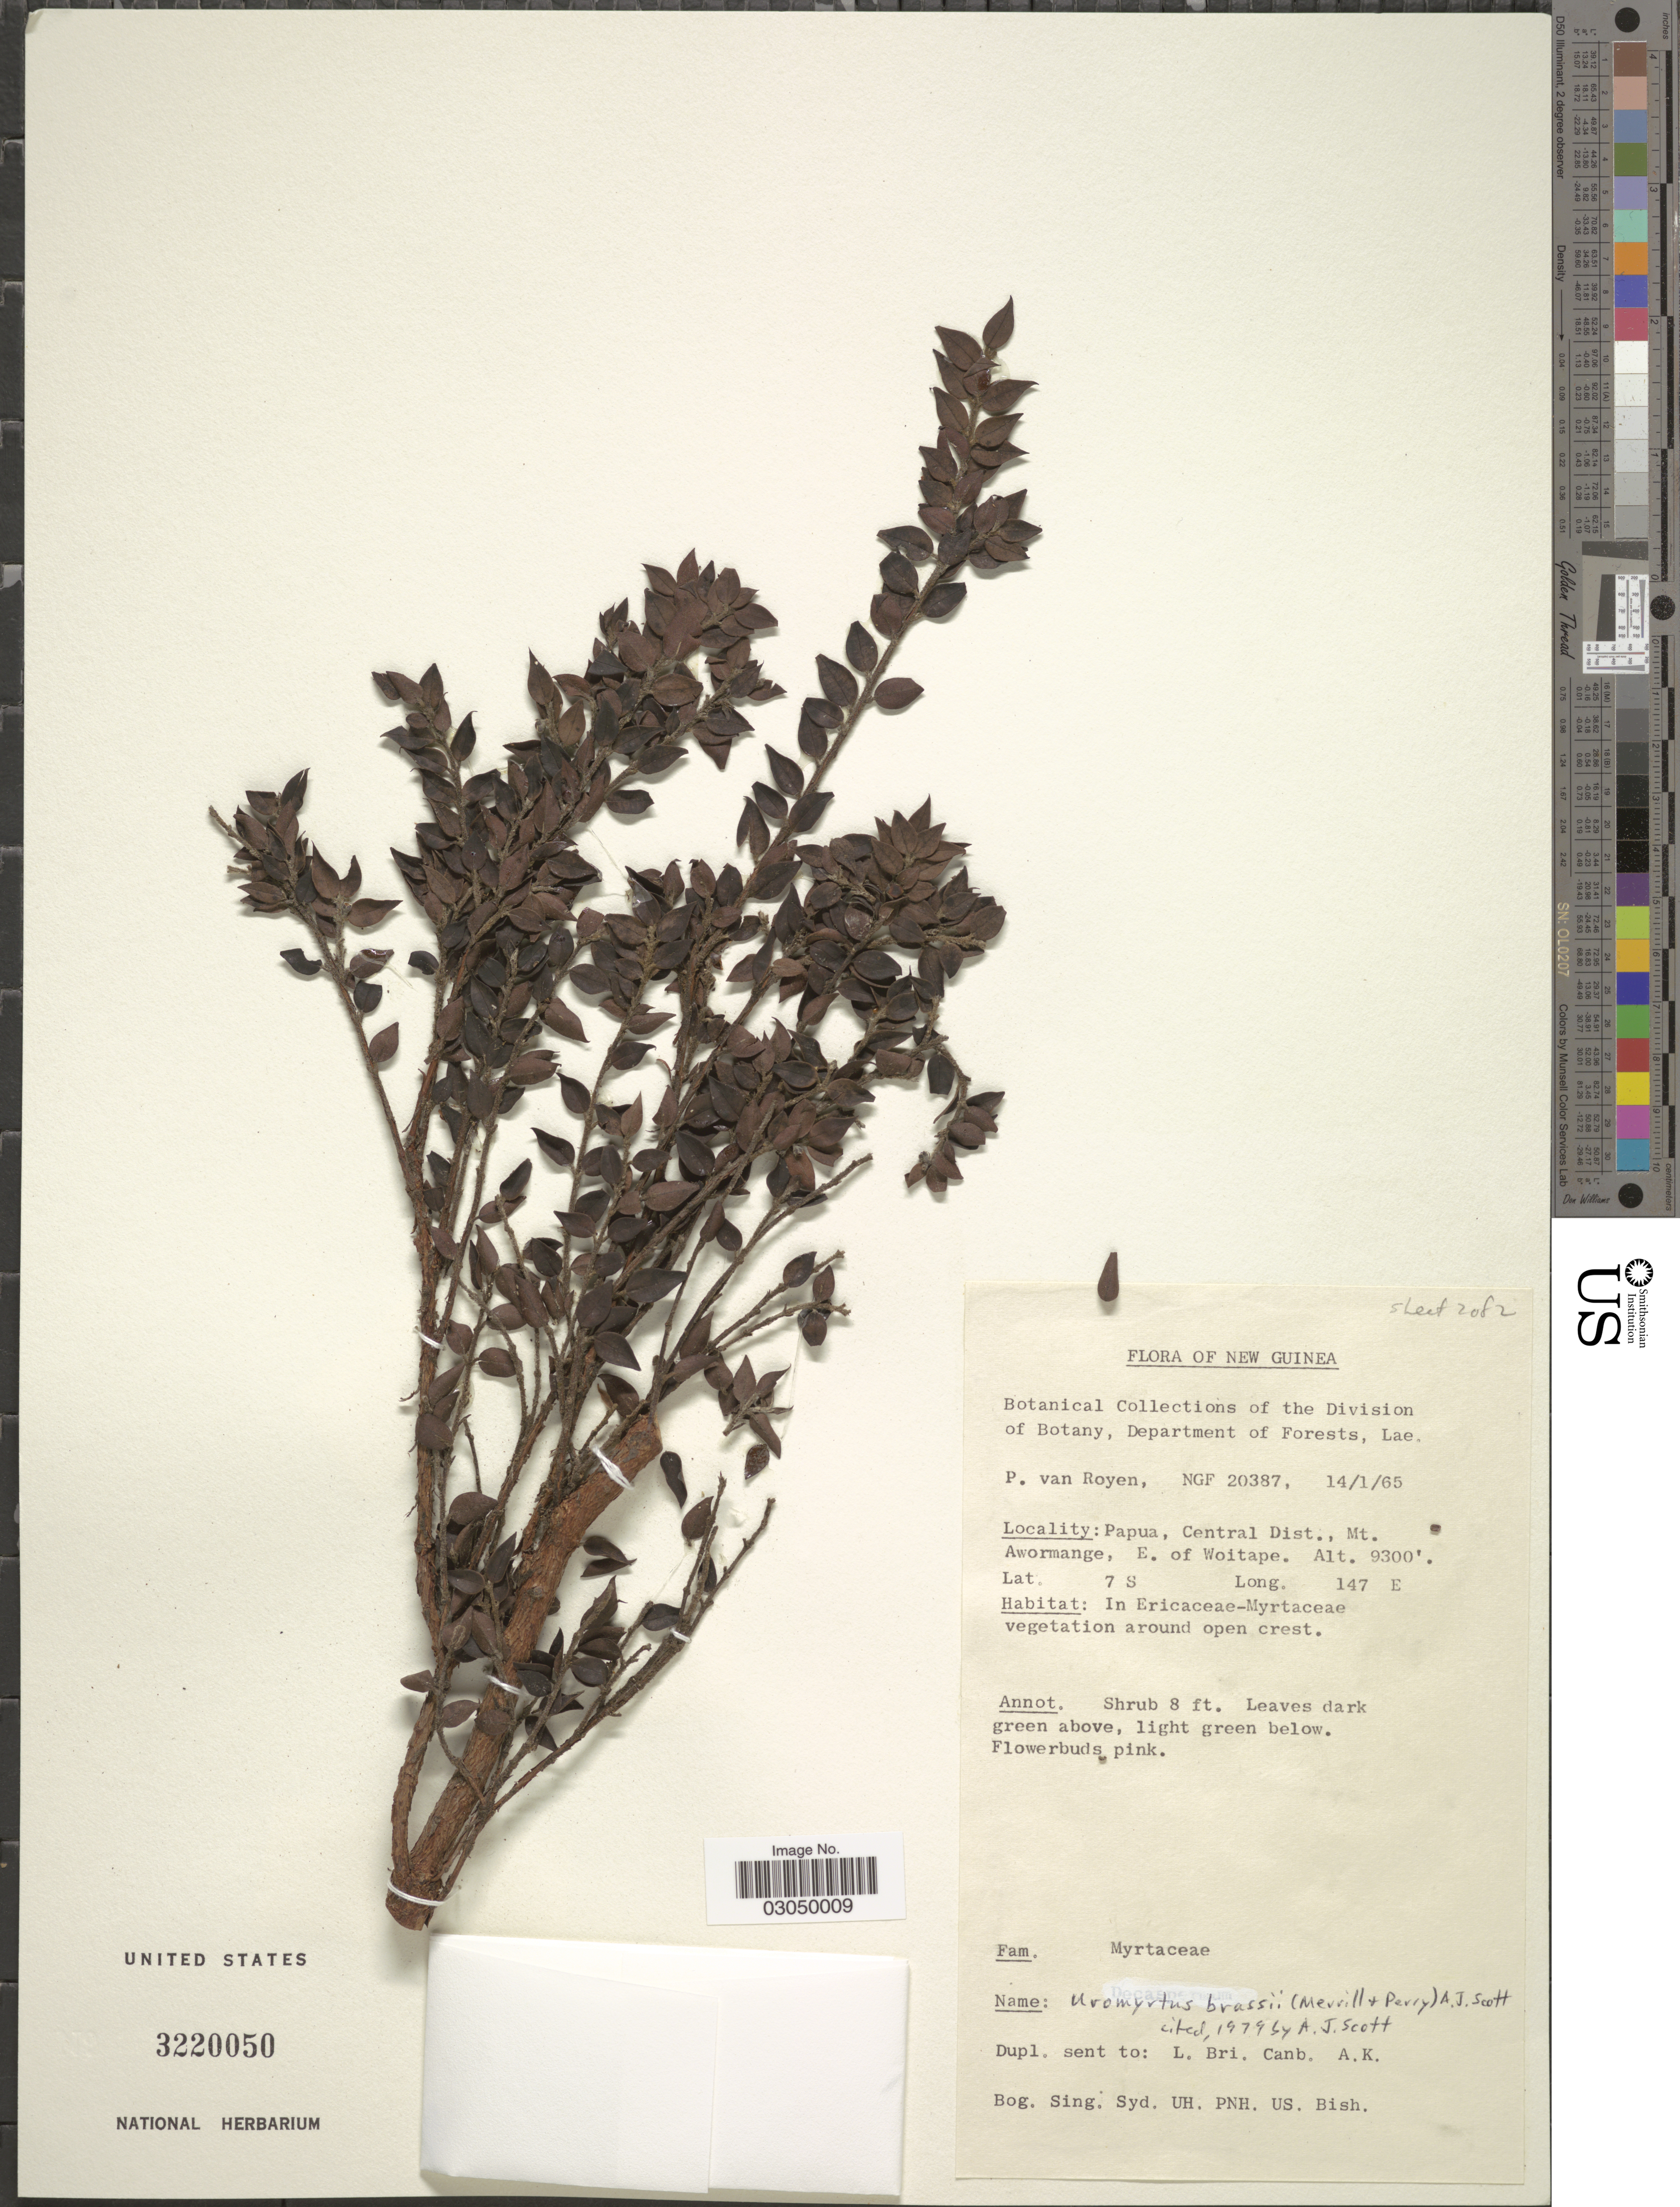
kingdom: Plantae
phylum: Tracheophyta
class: Magnoliopsida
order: Myrtales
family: Myrtaceae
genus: Uromyrtus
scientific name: Uromyrtus brassii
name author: (Merr. & L.M. Perry) A.J. Scott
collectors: P. van Royen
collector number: NGF20387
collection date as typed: Transcribed d/m/y: 14/1/65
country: Papua New Guinea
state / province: Central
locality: New Guinea. Central Dist., Mt. Awormange, E. of Woitape.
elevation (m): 2835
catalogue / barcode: US 3220050